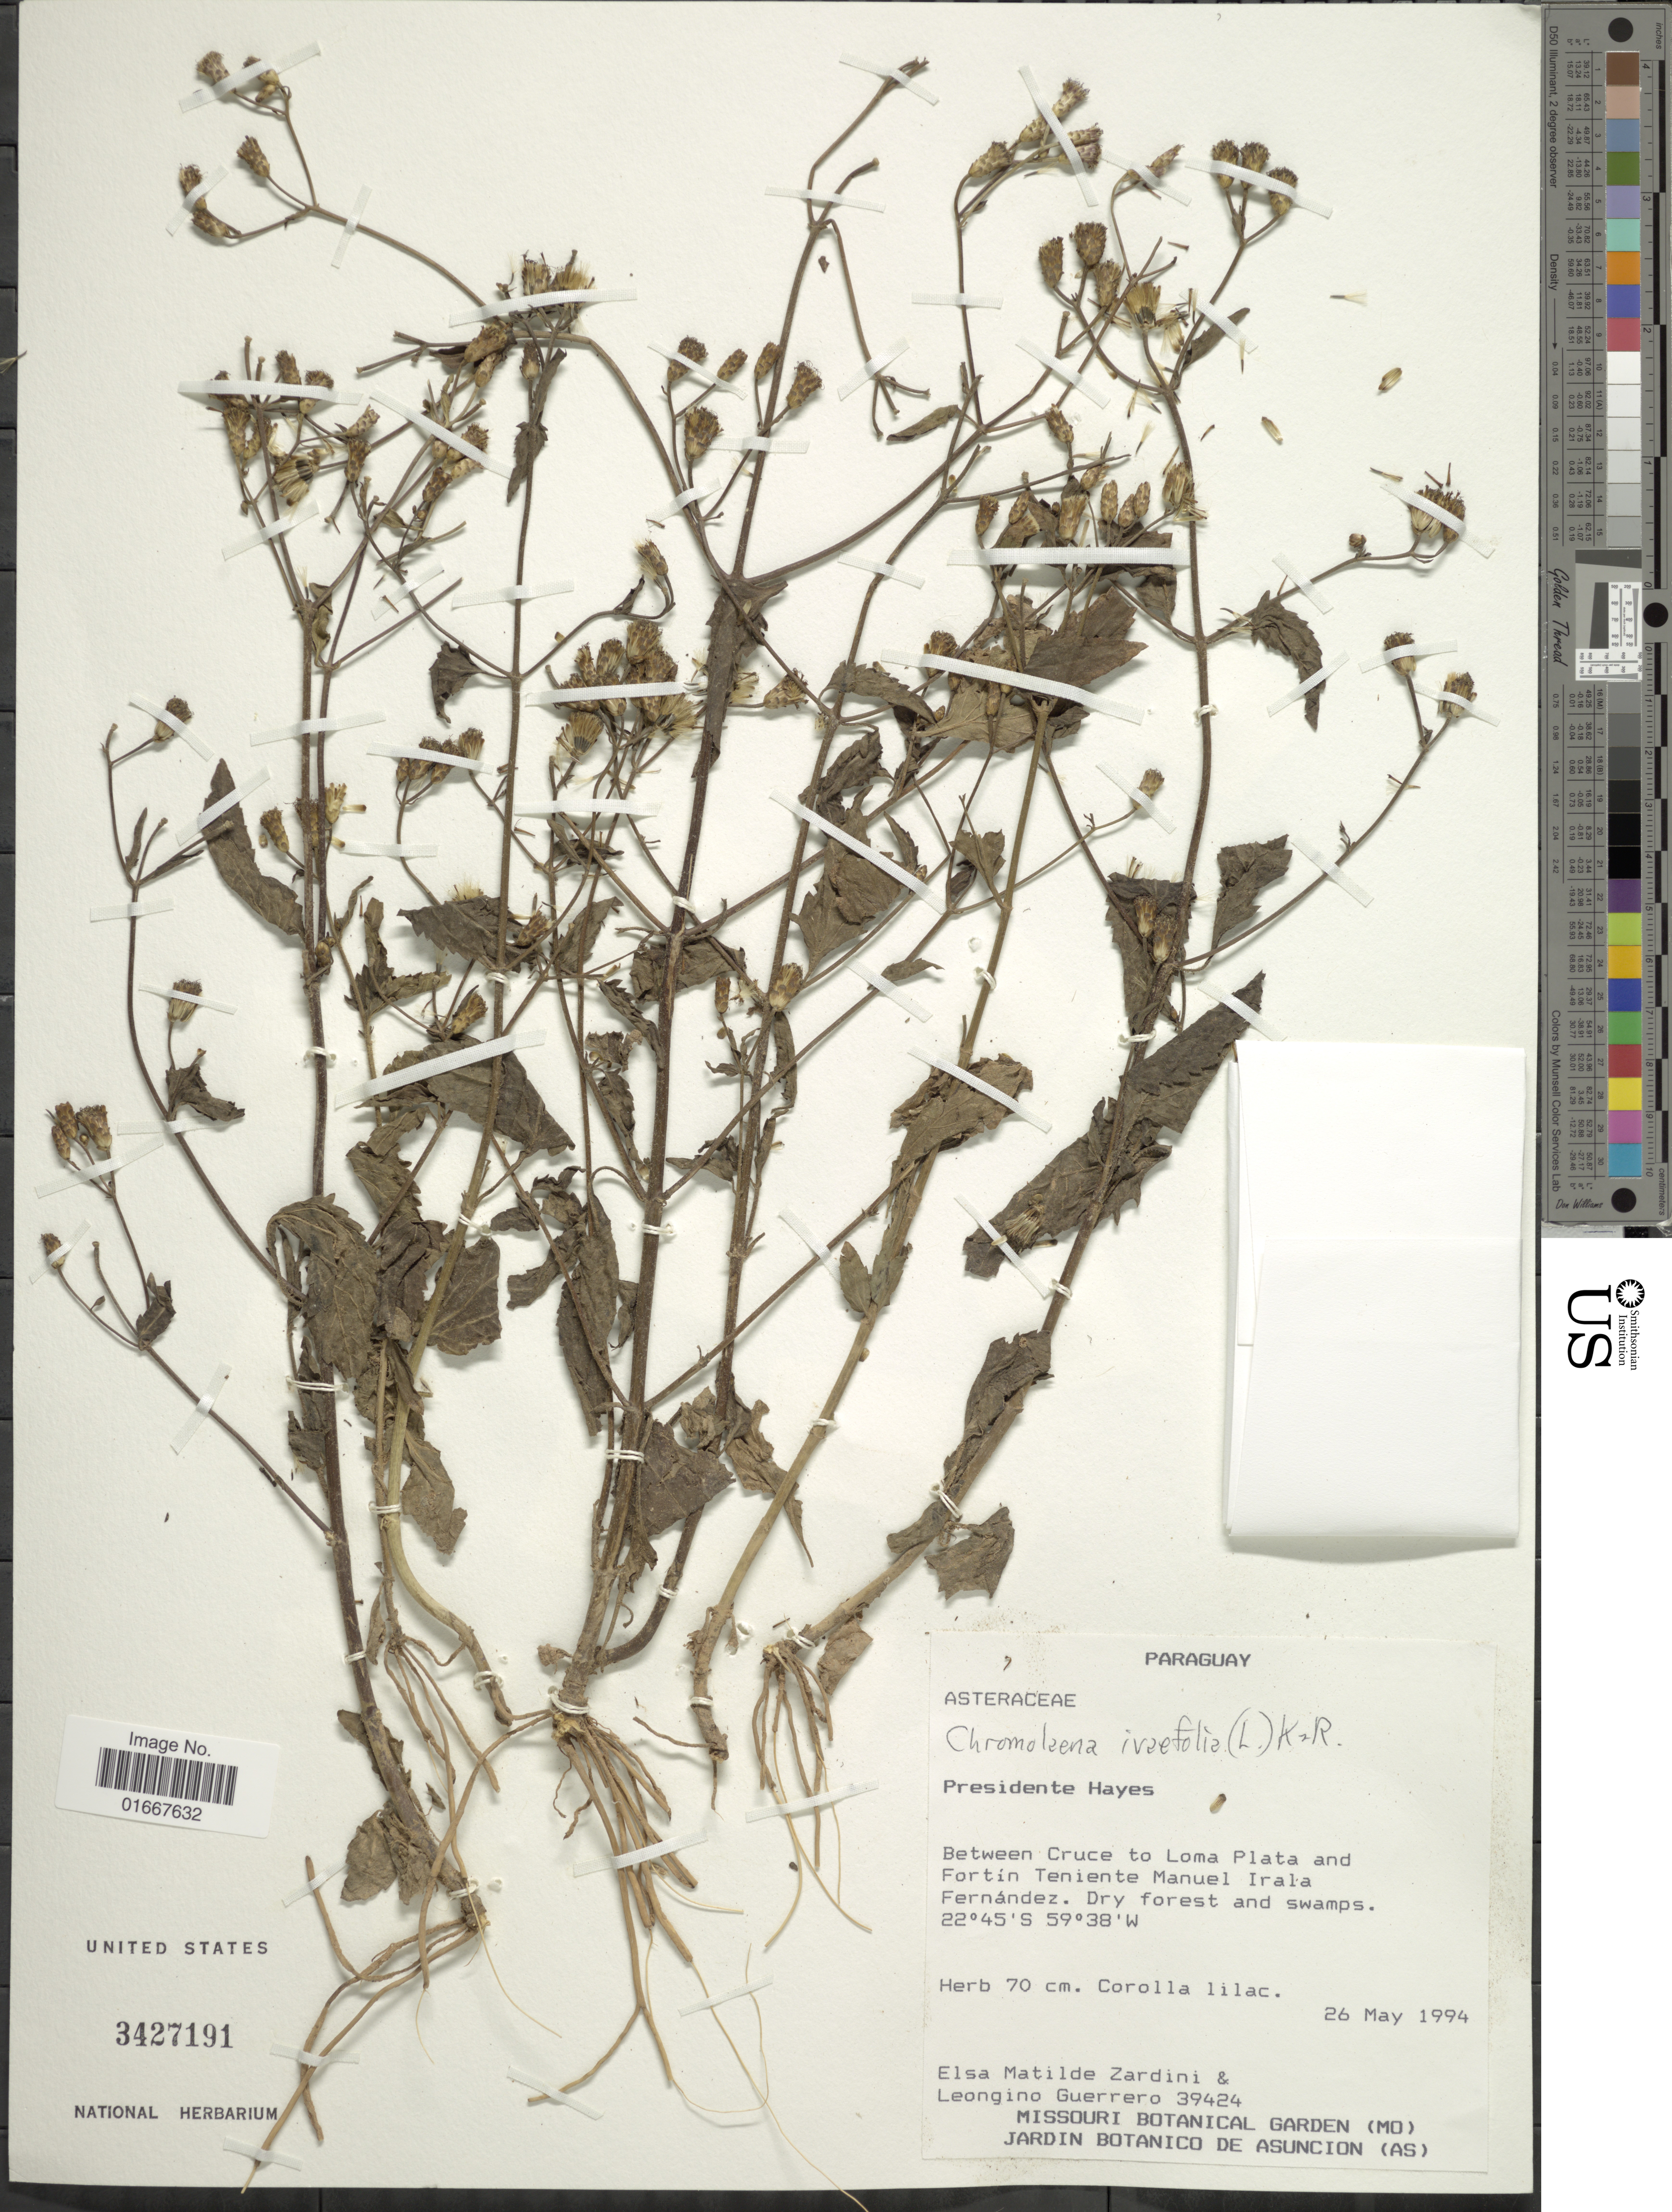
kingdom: Plantae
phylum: Tracheophyta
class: Magnoliopsida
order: Asterales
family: Asteraceae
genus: Chromolaena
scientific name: Chromolaena ivaefolia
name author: (L.) R.M. King & H. Rob.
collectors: E. M. Zardini & L. Guerrero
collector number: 39424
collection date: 1994-05-26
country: Paraguay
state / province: Presidente Hayes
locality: Between Cruce to Loma Plata and Fortín Teniente Manuel Irala Fernández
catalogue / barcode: US 3427191